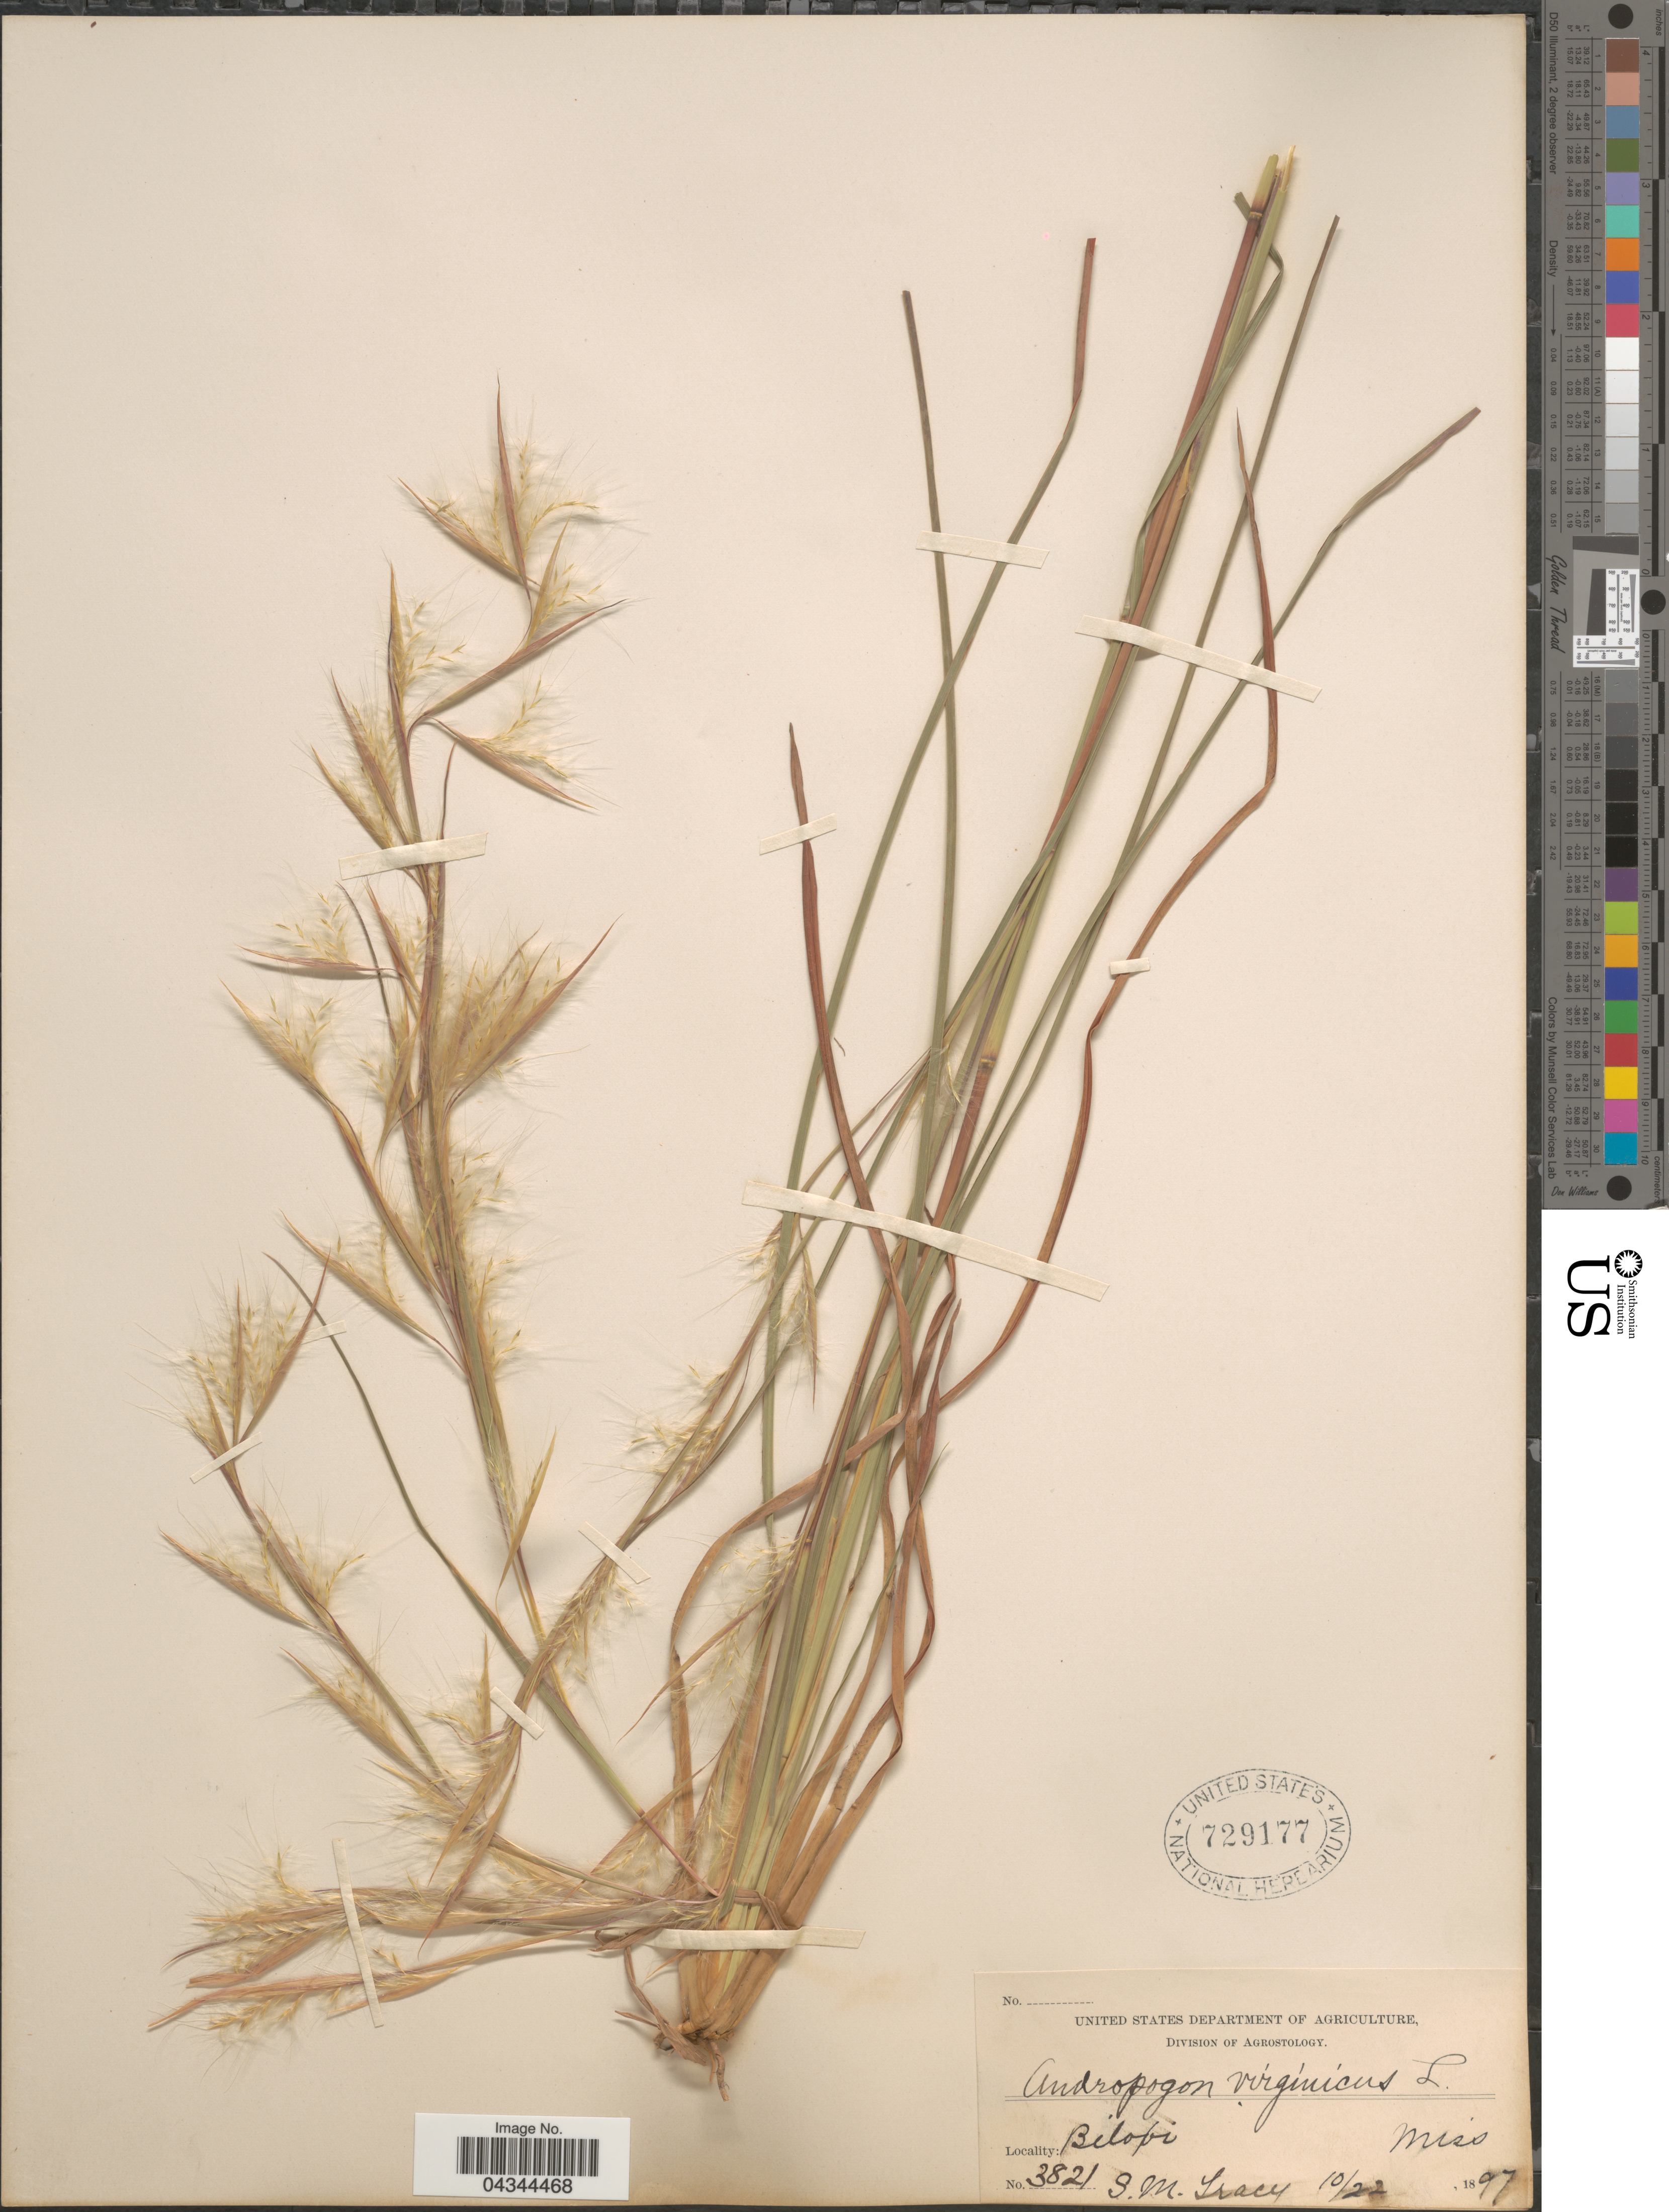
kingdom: Plantae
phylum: Tracheophyta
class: Liliopsida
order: Poales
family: Poaceae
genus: Andropogon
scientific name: Andropogon virginicus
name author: L.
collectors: S. M. Tracy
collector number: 3821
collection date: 1897-10-22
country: United States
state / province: Mississippi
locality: Biloxi.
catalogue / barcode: US 729177